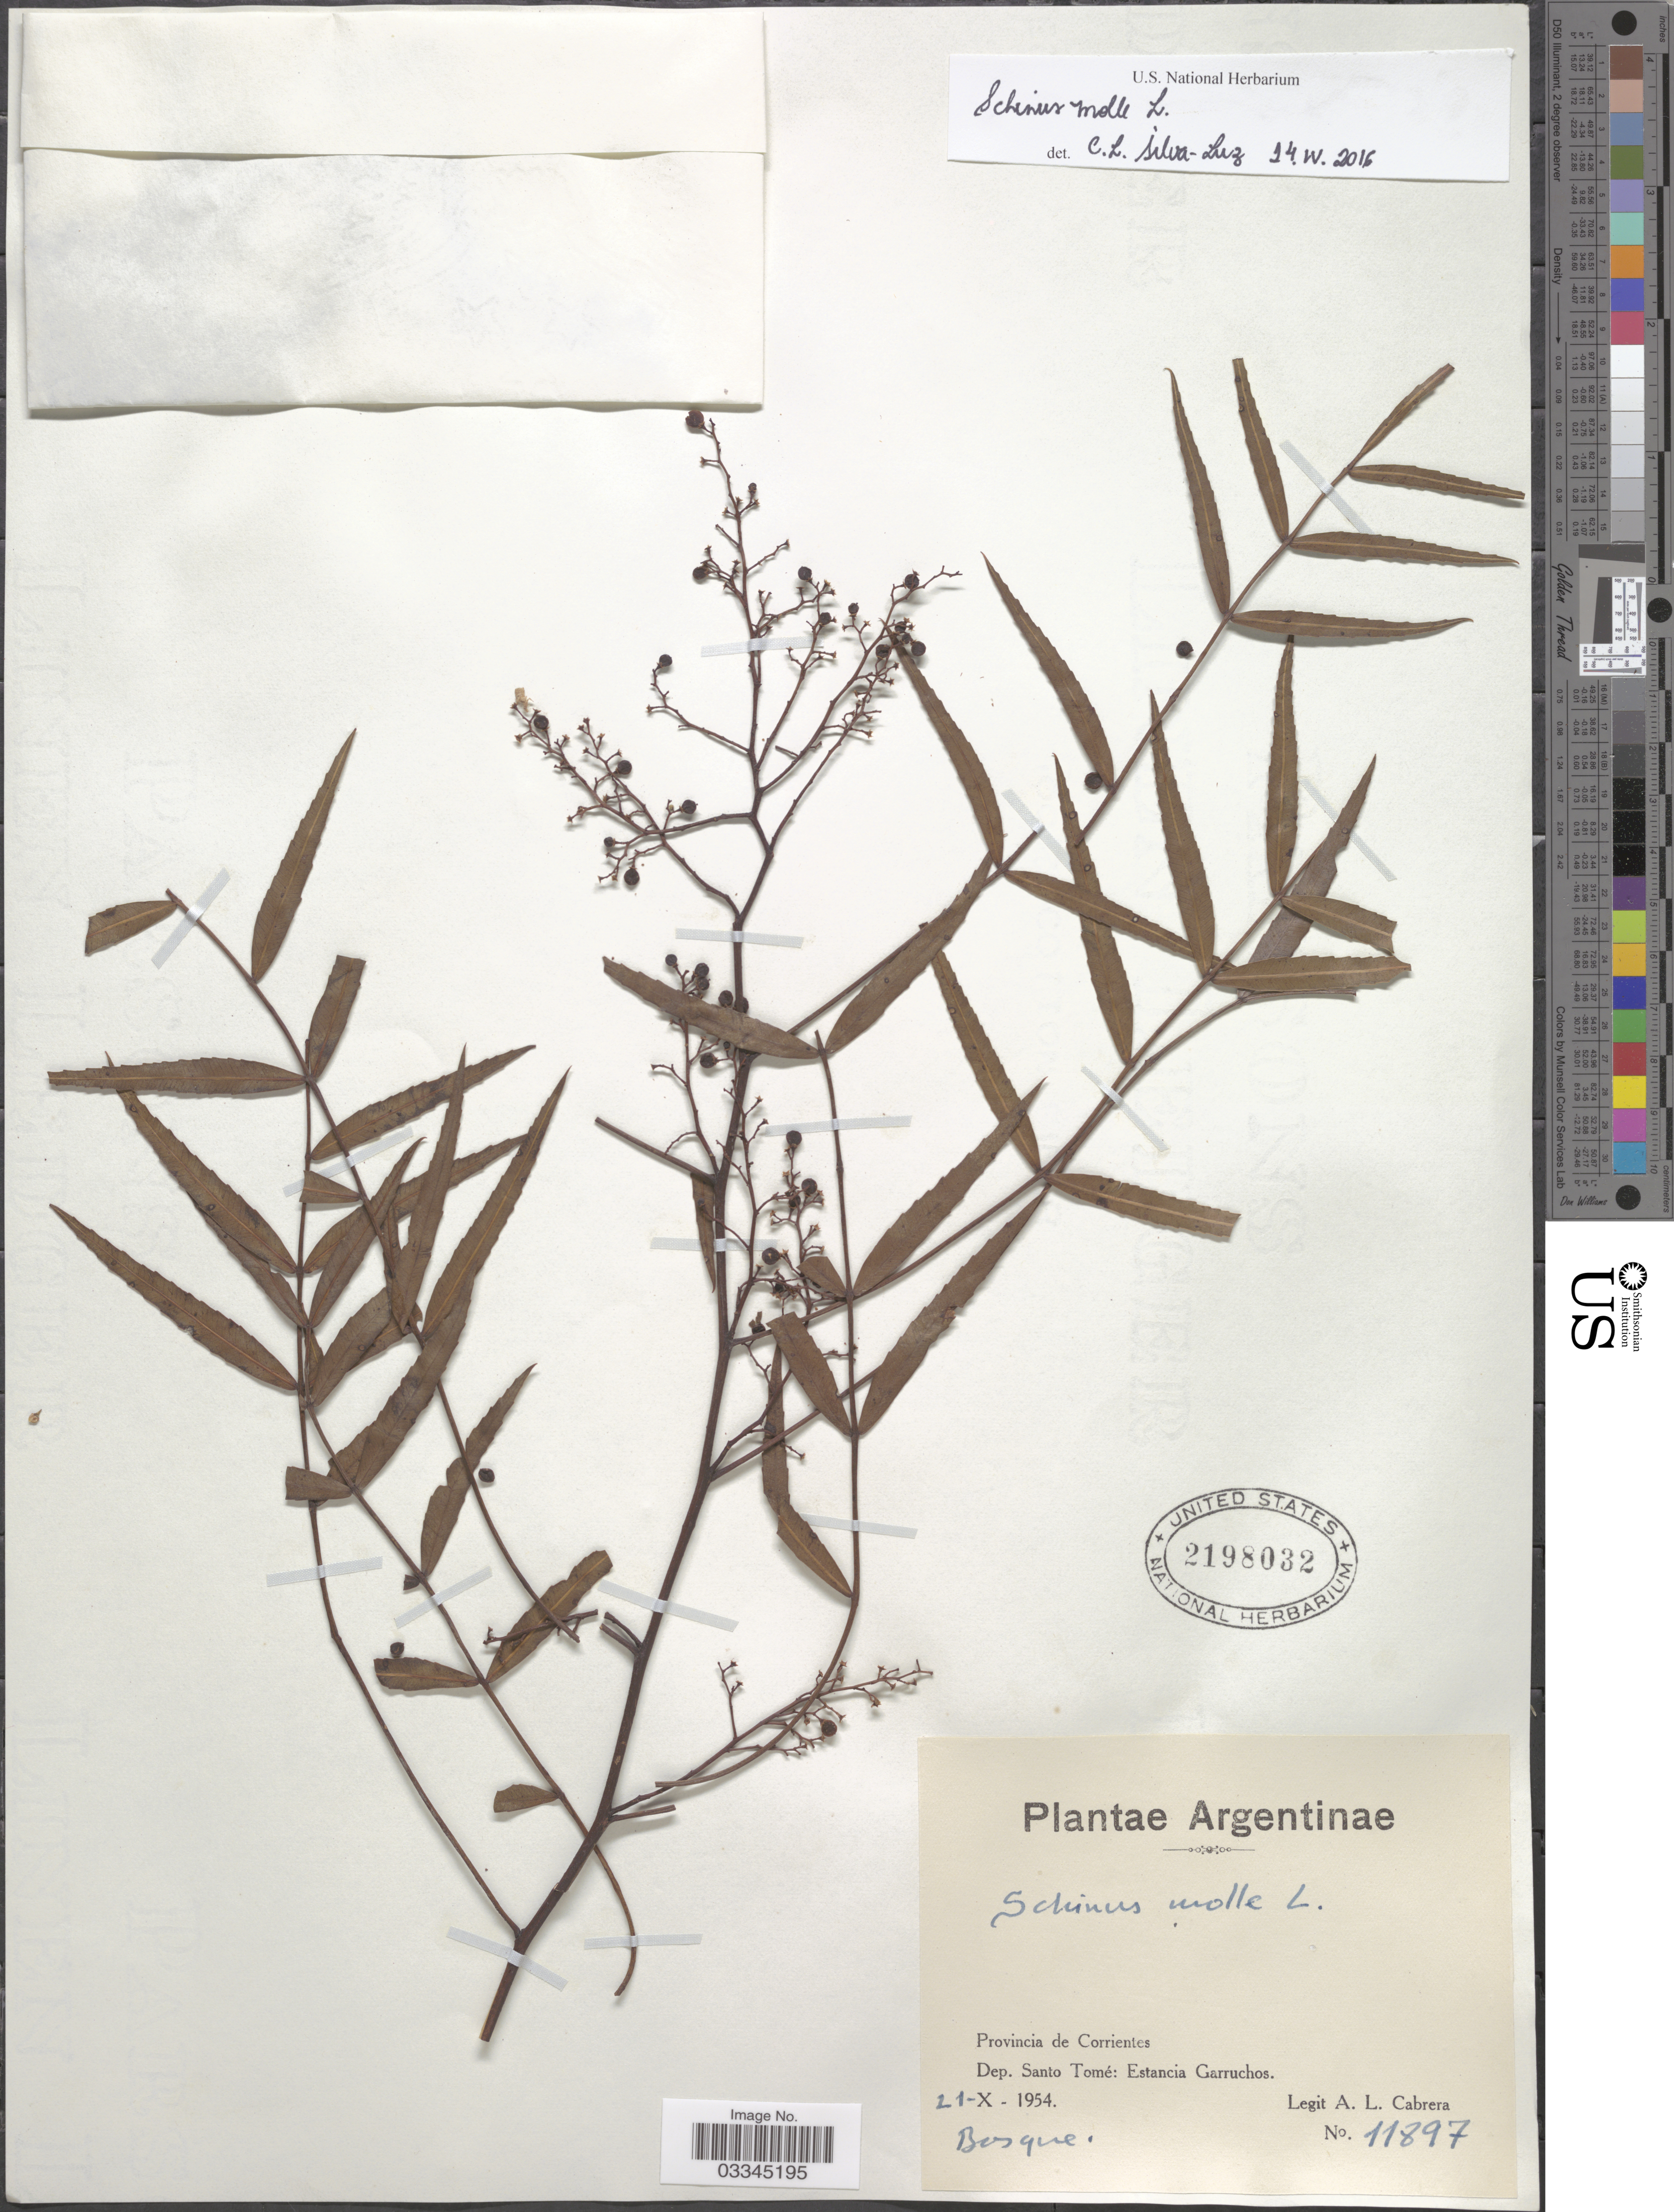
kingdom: Plantae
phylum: Tracheophyta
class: Magnoliopsida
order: Sapindales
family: Anacardiaceae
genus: Schinus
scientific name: Schinus molle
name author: L.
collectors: A. L. Cabrera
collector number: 11897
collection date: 1954-10-21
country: Argentina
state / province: Corrientes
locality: Dep. Santo Tomé: Estancia Garruchos.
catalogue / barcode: US 2198032